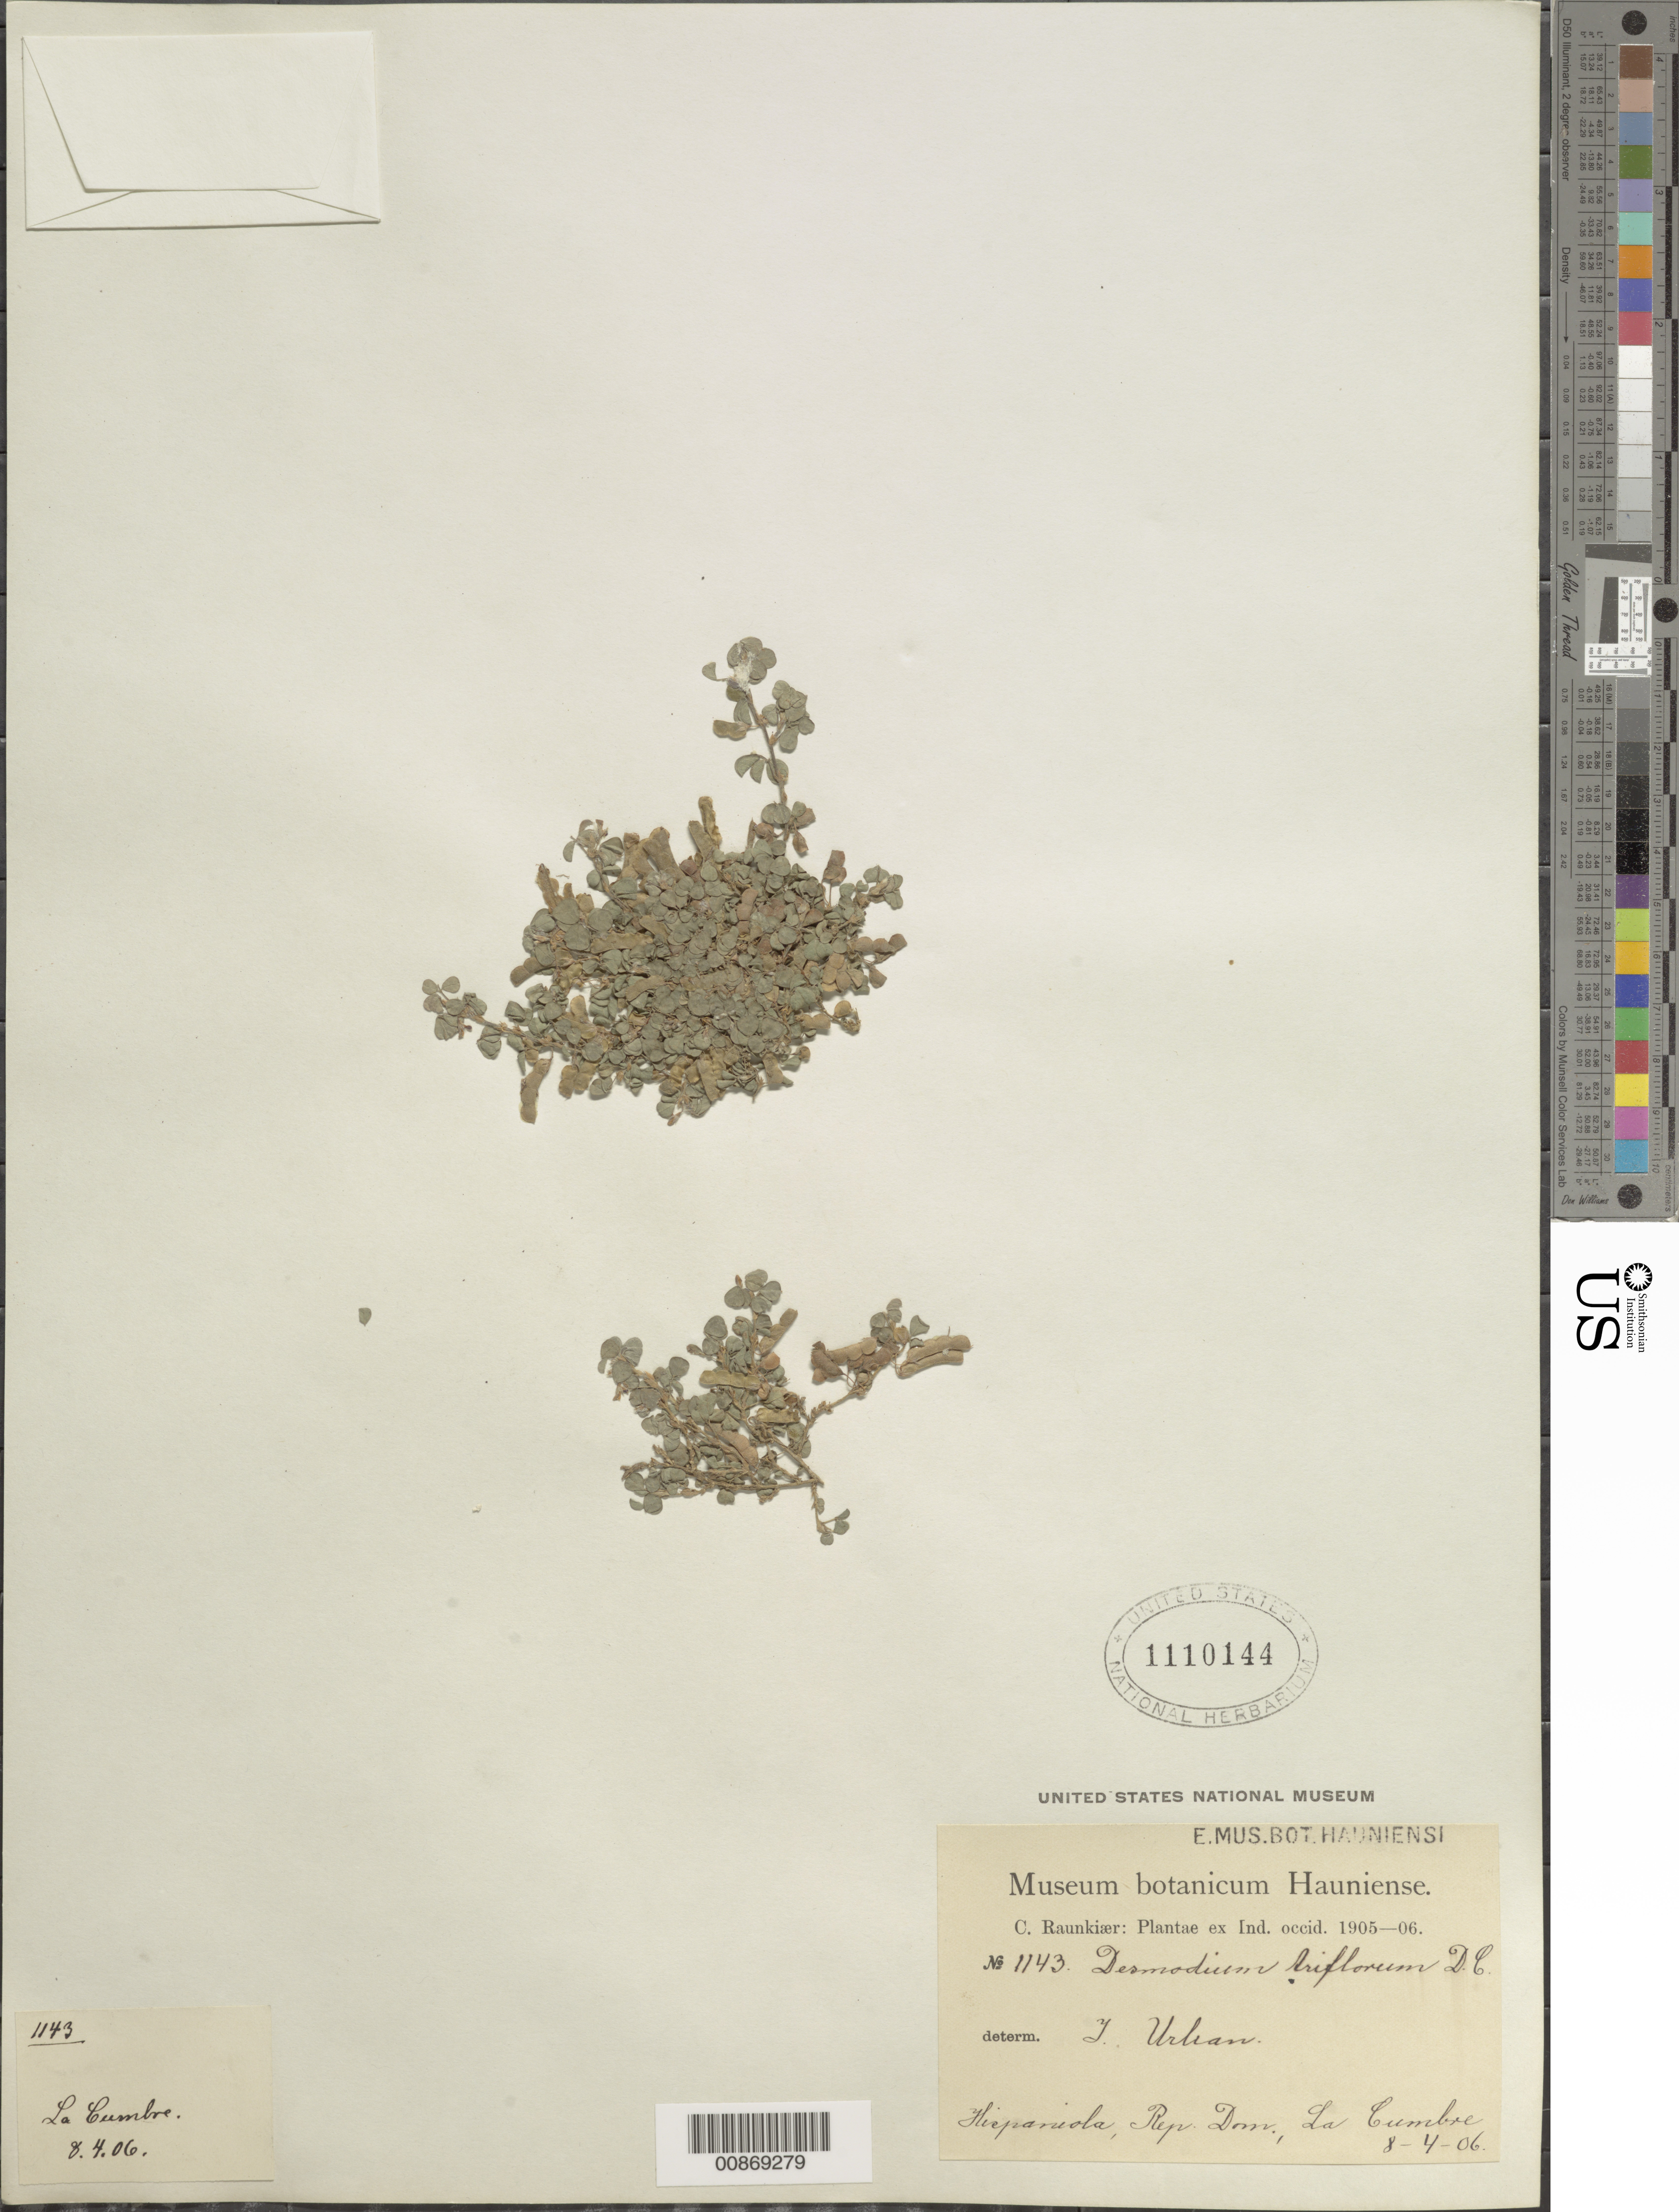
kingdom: Plantae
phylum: Tracheophyta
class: Magnoliopsida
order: Fabales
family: Fabaceae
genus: Grona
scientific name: Grona triflora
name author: (L.) H. Ohashi & K. Ohashi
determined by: Strong, Mark T., (BOT), Smithsonian Institution - National Museum of Natural History (UNITED STATES)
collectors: C. C. Raunkiaer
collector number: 1143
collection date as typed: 08 Apr 1906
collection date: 1906-04-08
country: Dominican Republic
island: Hispaniola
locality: La Cumbre.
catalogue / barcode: US 1110144